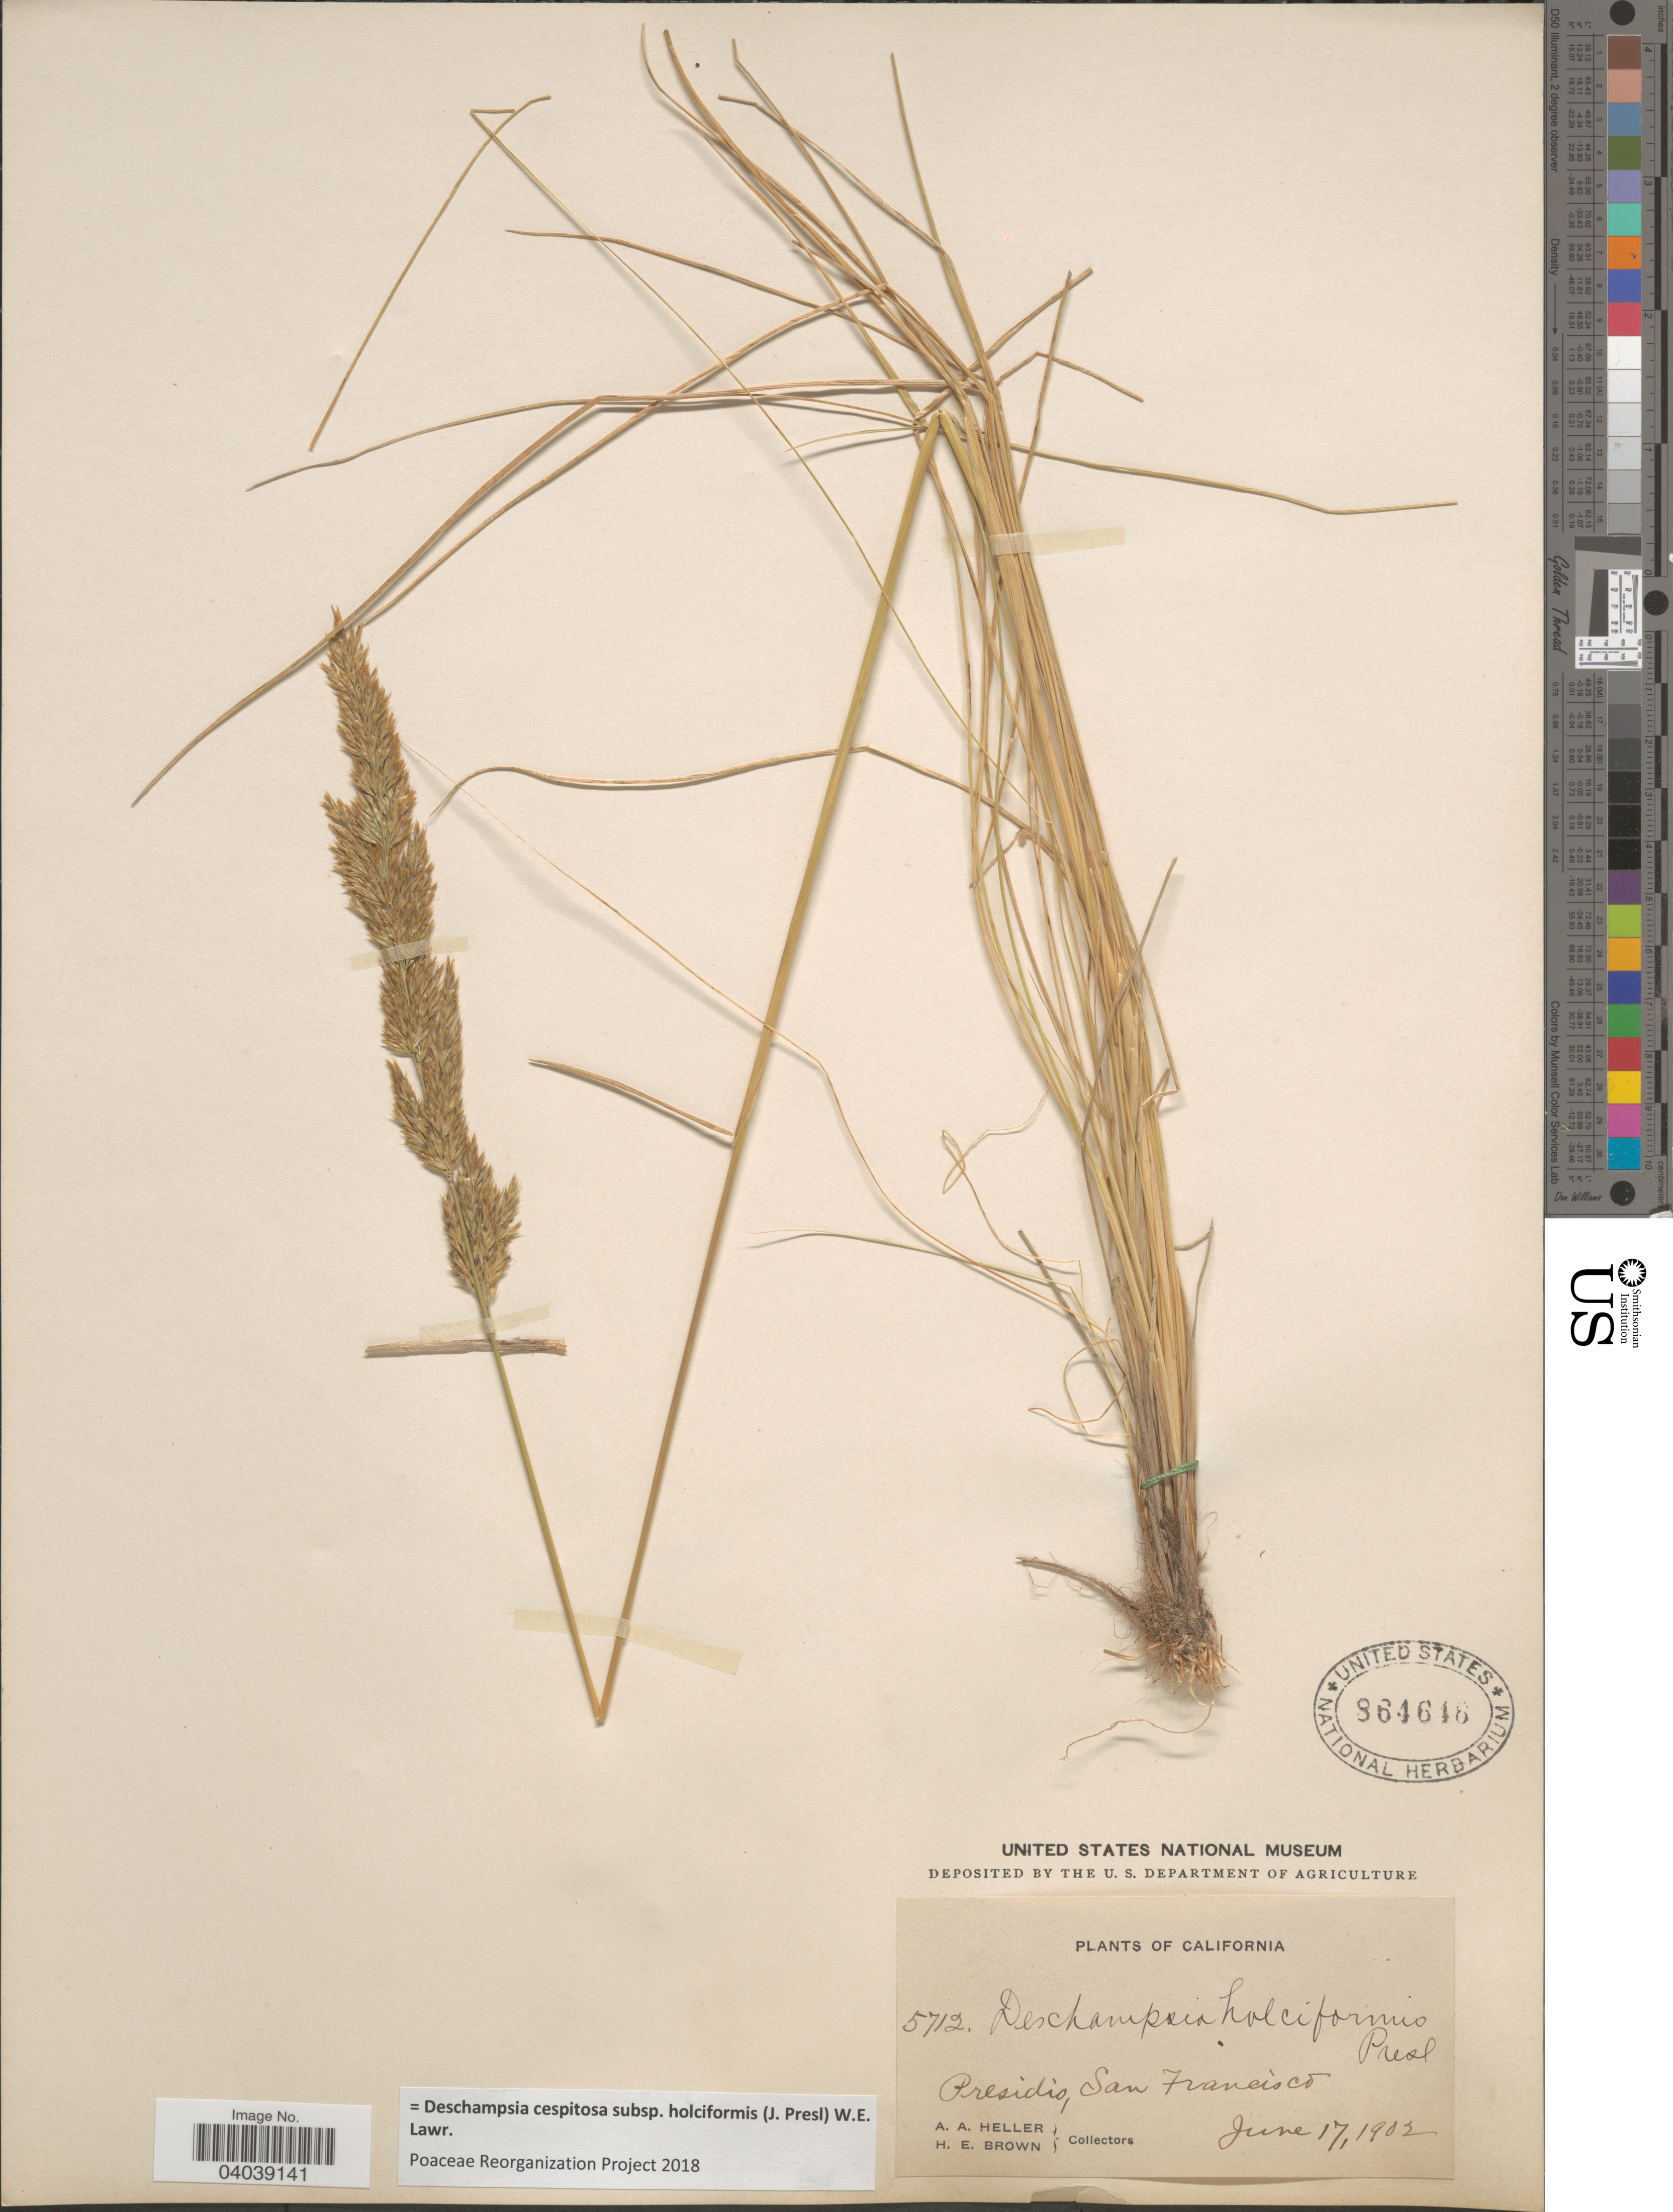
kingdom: Plantae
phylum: Tracheophyta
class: Liliopsida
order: Poales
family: Poaceae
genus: Deschampsia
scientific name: Deschampsia cespitosa subsp. holciformis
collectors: A. A. Heller & H. E. Brown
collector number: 5712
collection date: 1902-06-17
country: United States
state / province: California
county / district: San Francisco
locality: Presidio, San Francisco.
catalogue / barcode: US 864646